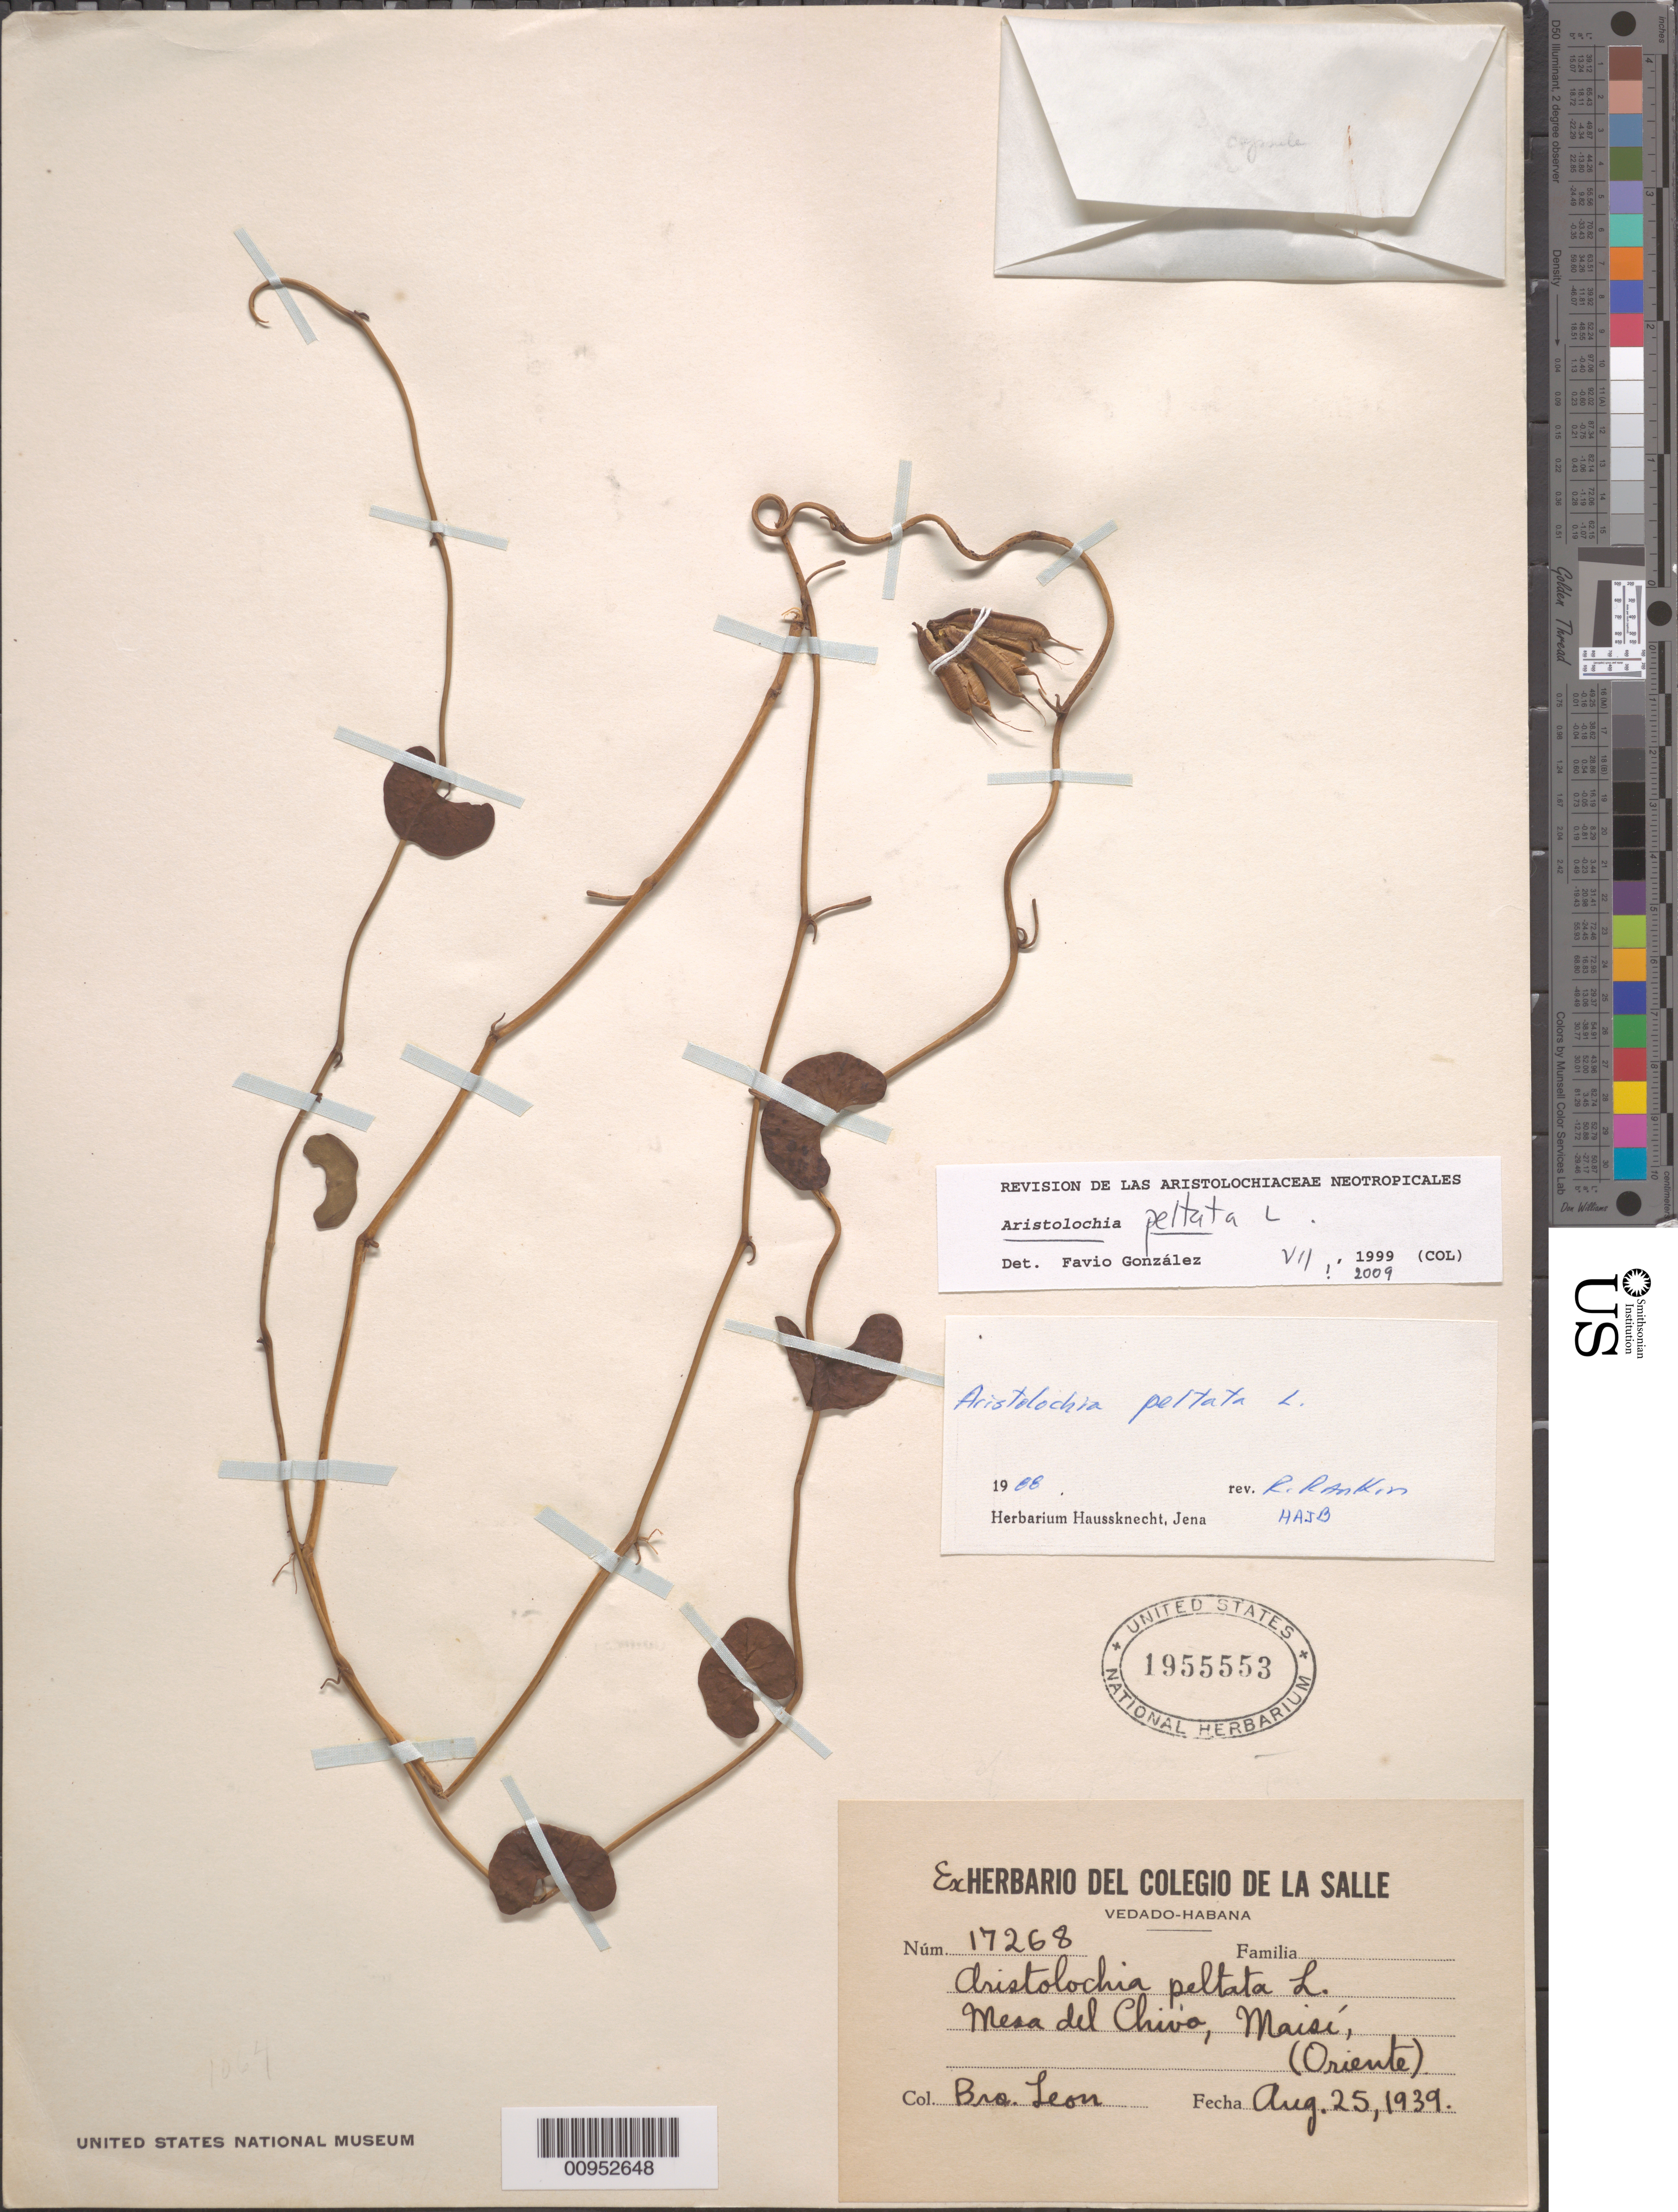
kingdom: Plantae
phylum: Tracheophyta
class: Magnoliopsida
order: Piperales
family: Aristolochiaceae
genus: Aristolochia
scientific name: Aristolochia peltata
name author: L.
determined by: Gonzalez, F.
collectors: Bro. León & M. Victorin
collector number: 17268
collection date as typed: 25 Aug 1939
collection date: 1939-08-25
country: Cuba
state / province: Oriente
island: Cuba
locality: Mesa del Chva, Maisí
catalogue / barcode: US 1955553